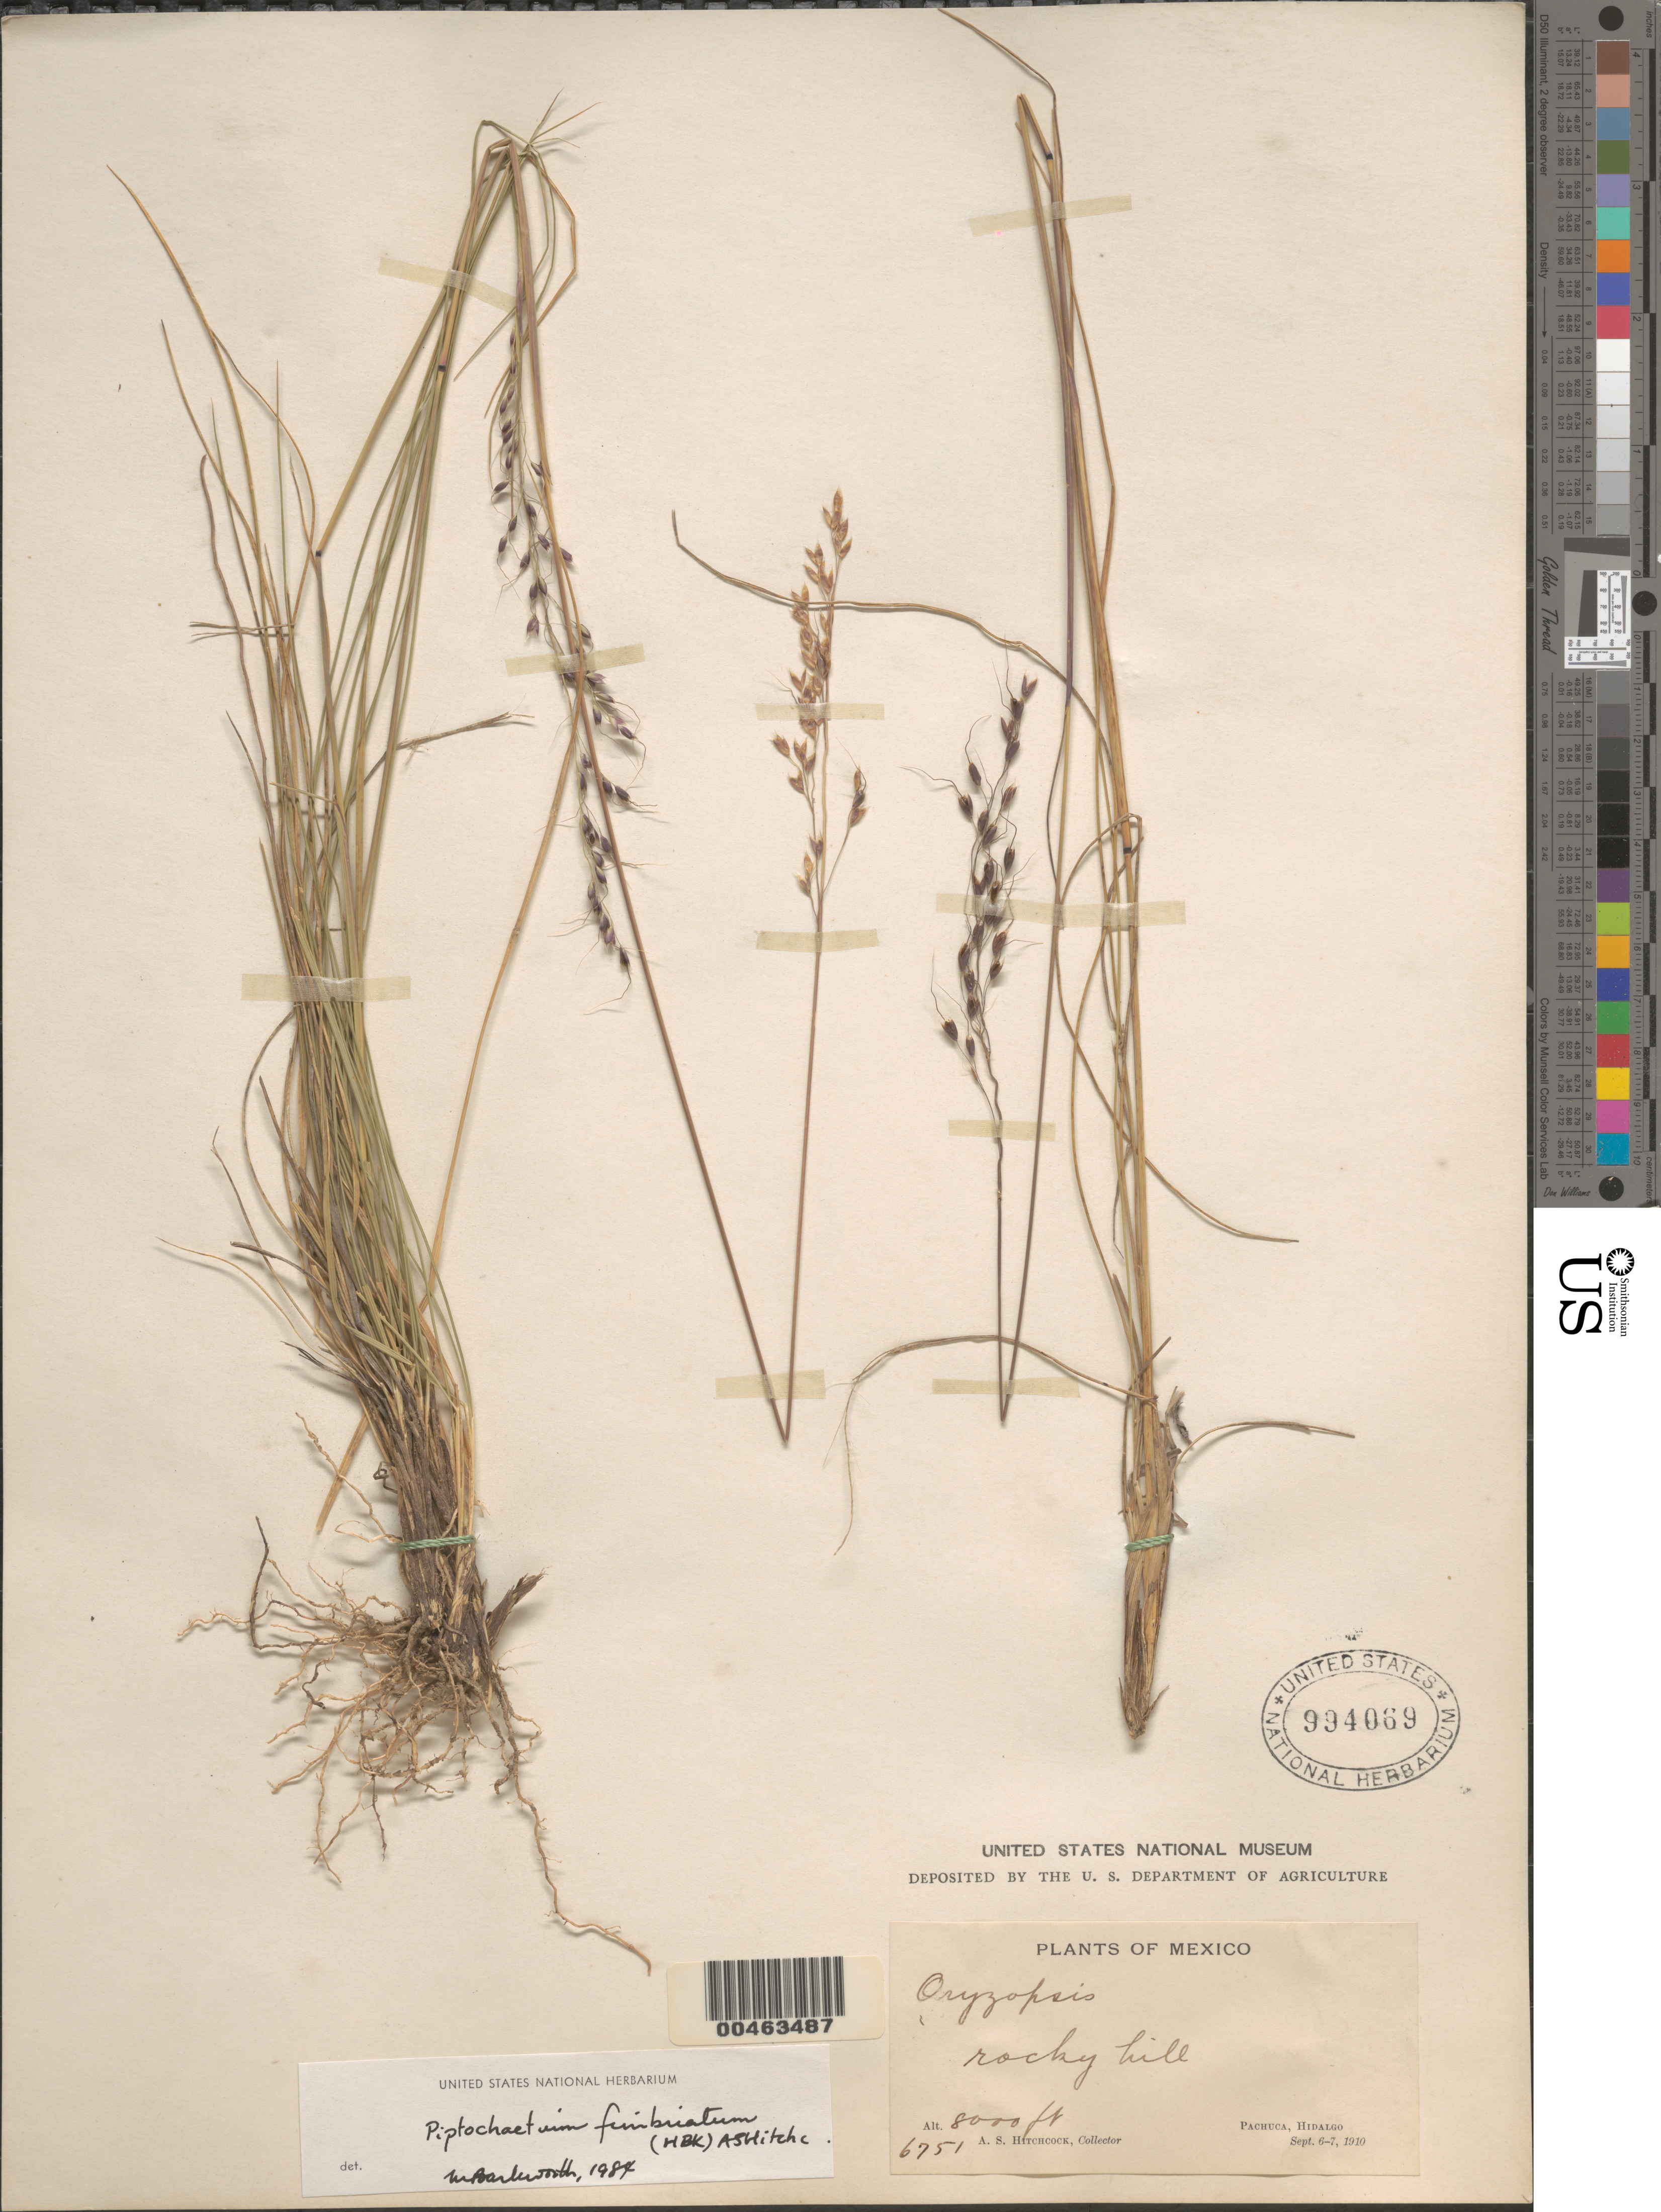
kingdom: Plantae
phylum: Tracheophyta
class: Liliopsida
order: Poales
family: Poaceae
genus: Piptochaetium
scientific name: Piptochaetium fimbriatum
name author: (Kunth) Hitchc.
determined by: Barkworth, M. E.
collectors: A. S. Hitchcock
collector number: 6751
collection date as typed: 6 Sep 1910 to 7 Sep 1910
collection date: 1910-09-06/1910-09-07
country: Mexico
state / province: Hidalgo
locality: Pachuca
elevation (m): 2438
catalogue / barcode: US 994069